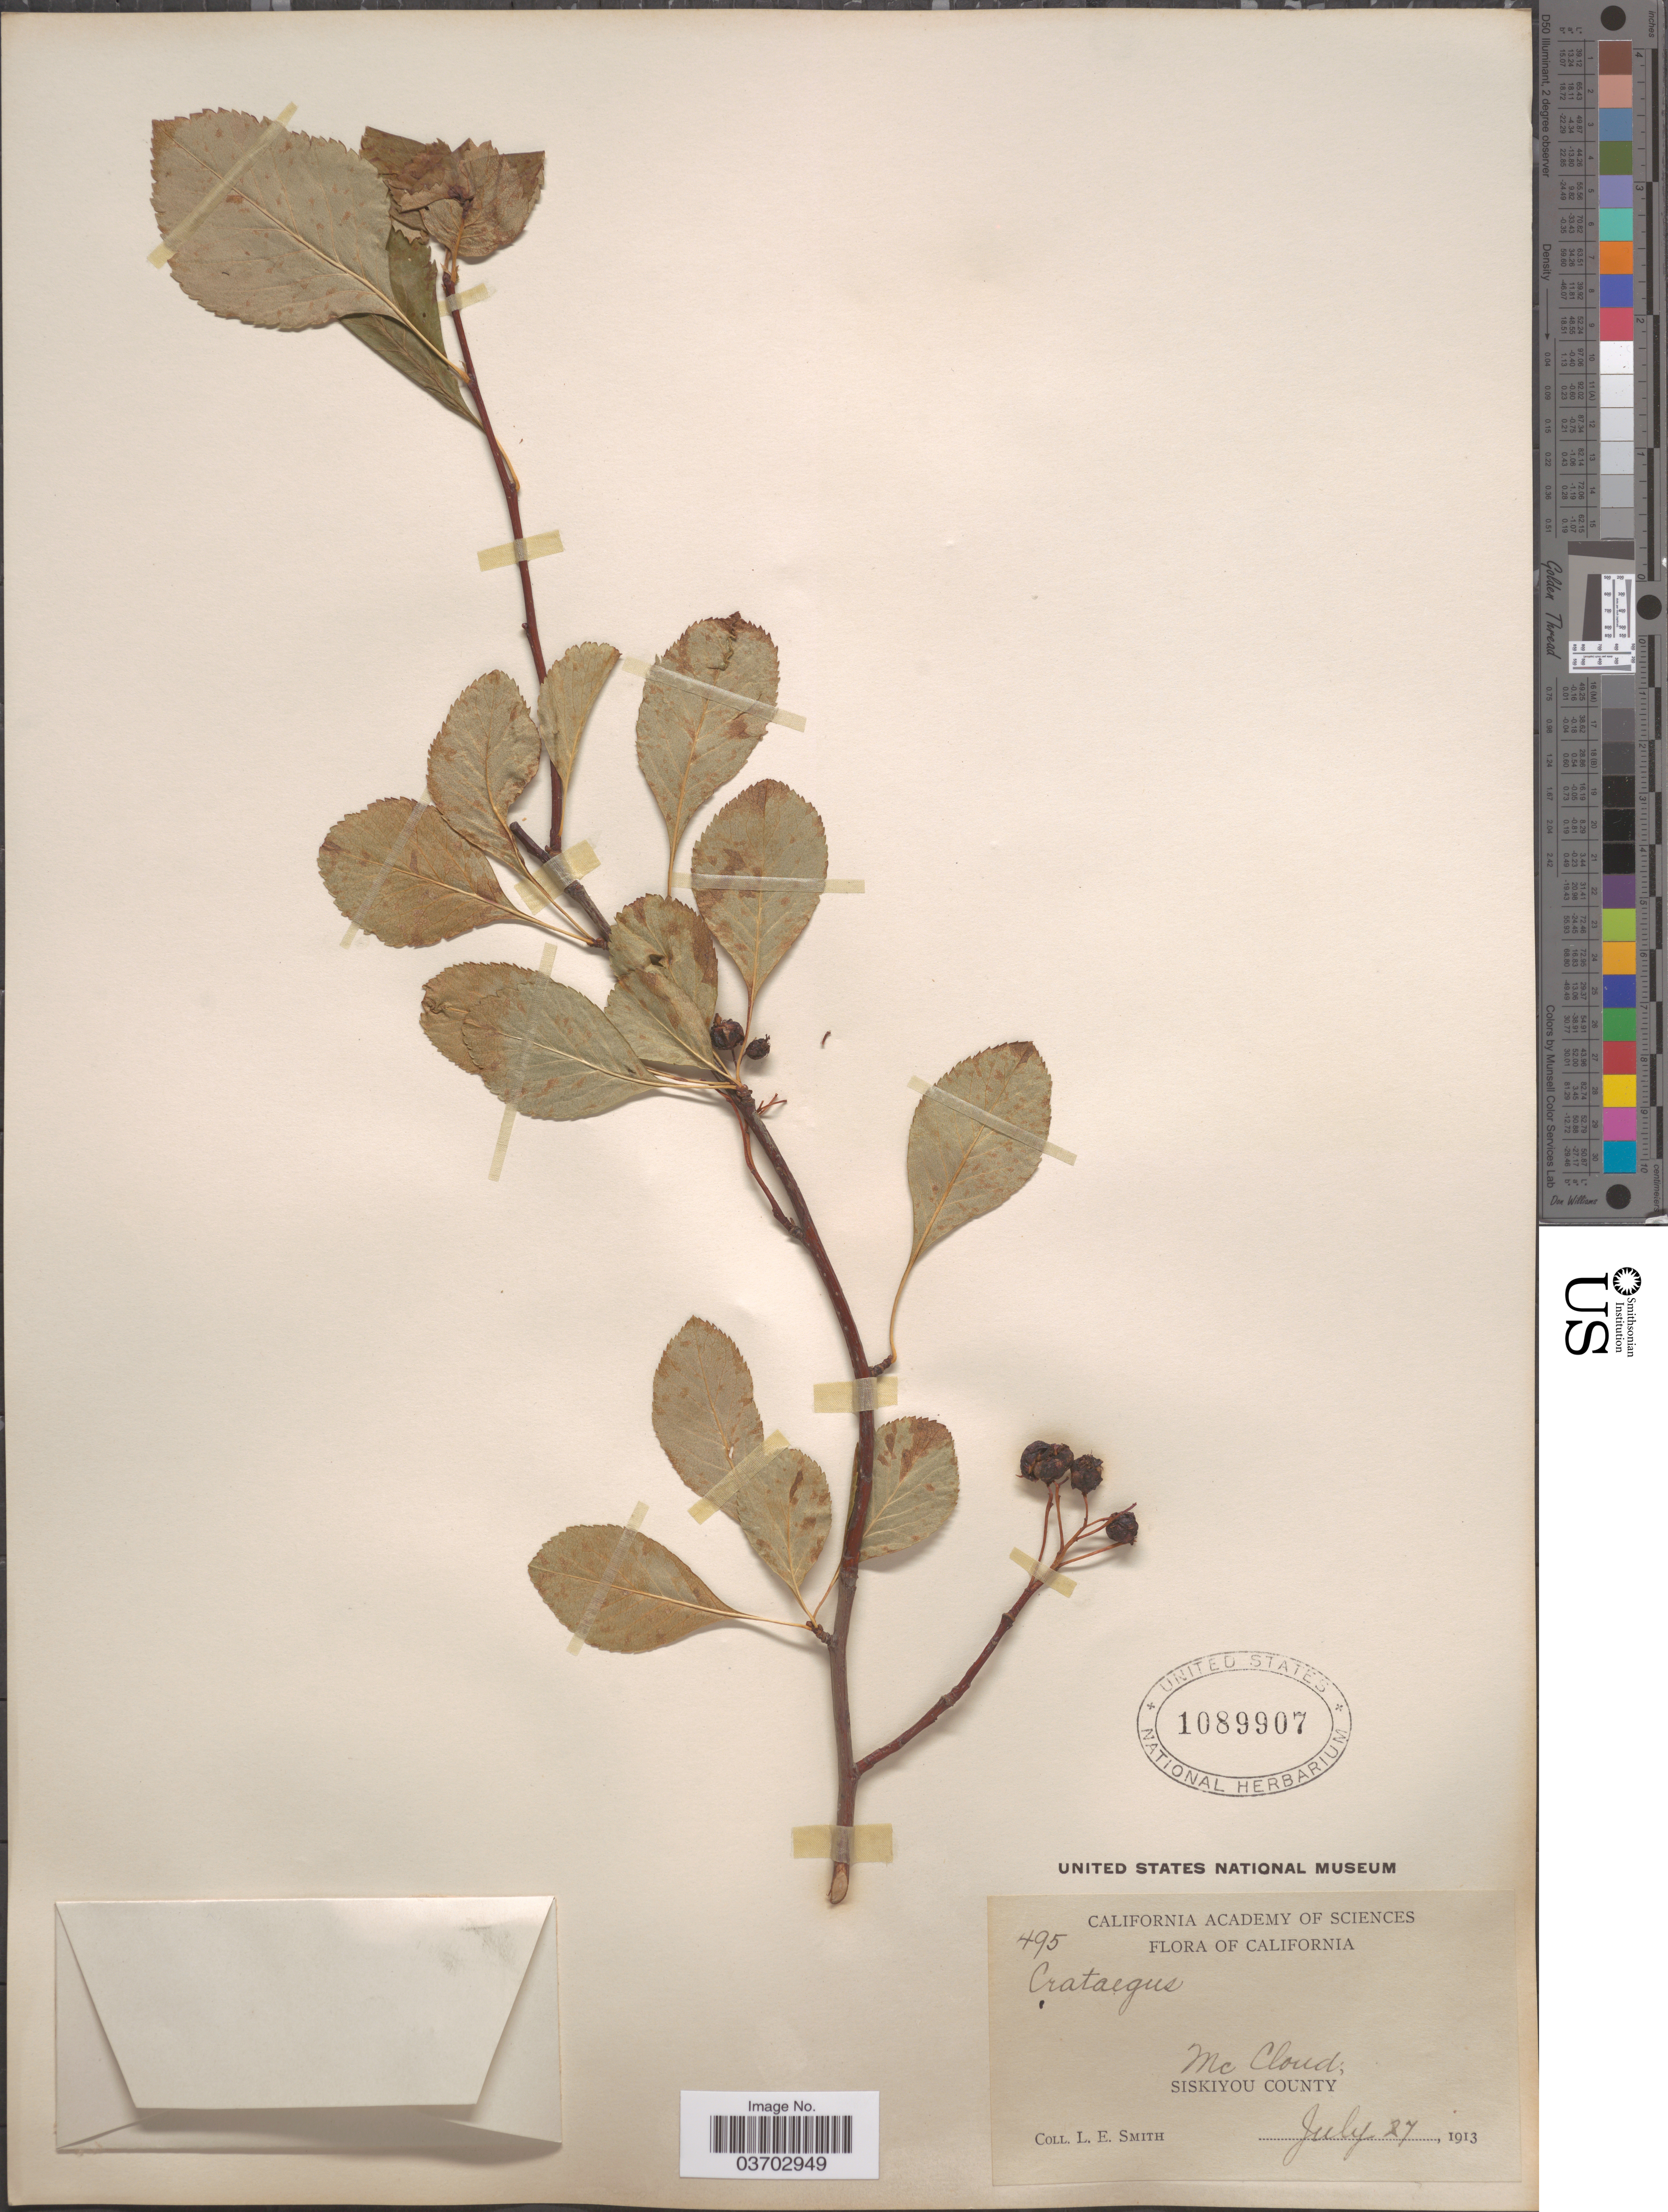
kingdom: Plantae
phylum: Tracheophyta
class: Magnoliopsida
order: Rosales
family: Rosaceae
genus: Crataegus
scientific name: Crataegus sp.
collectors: L. E. Smith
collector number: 495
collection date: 1913-07-27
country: United States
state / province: California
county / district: Siskiyou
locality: Mc Cloud; Siskiyou County.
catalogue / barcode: US 1089907